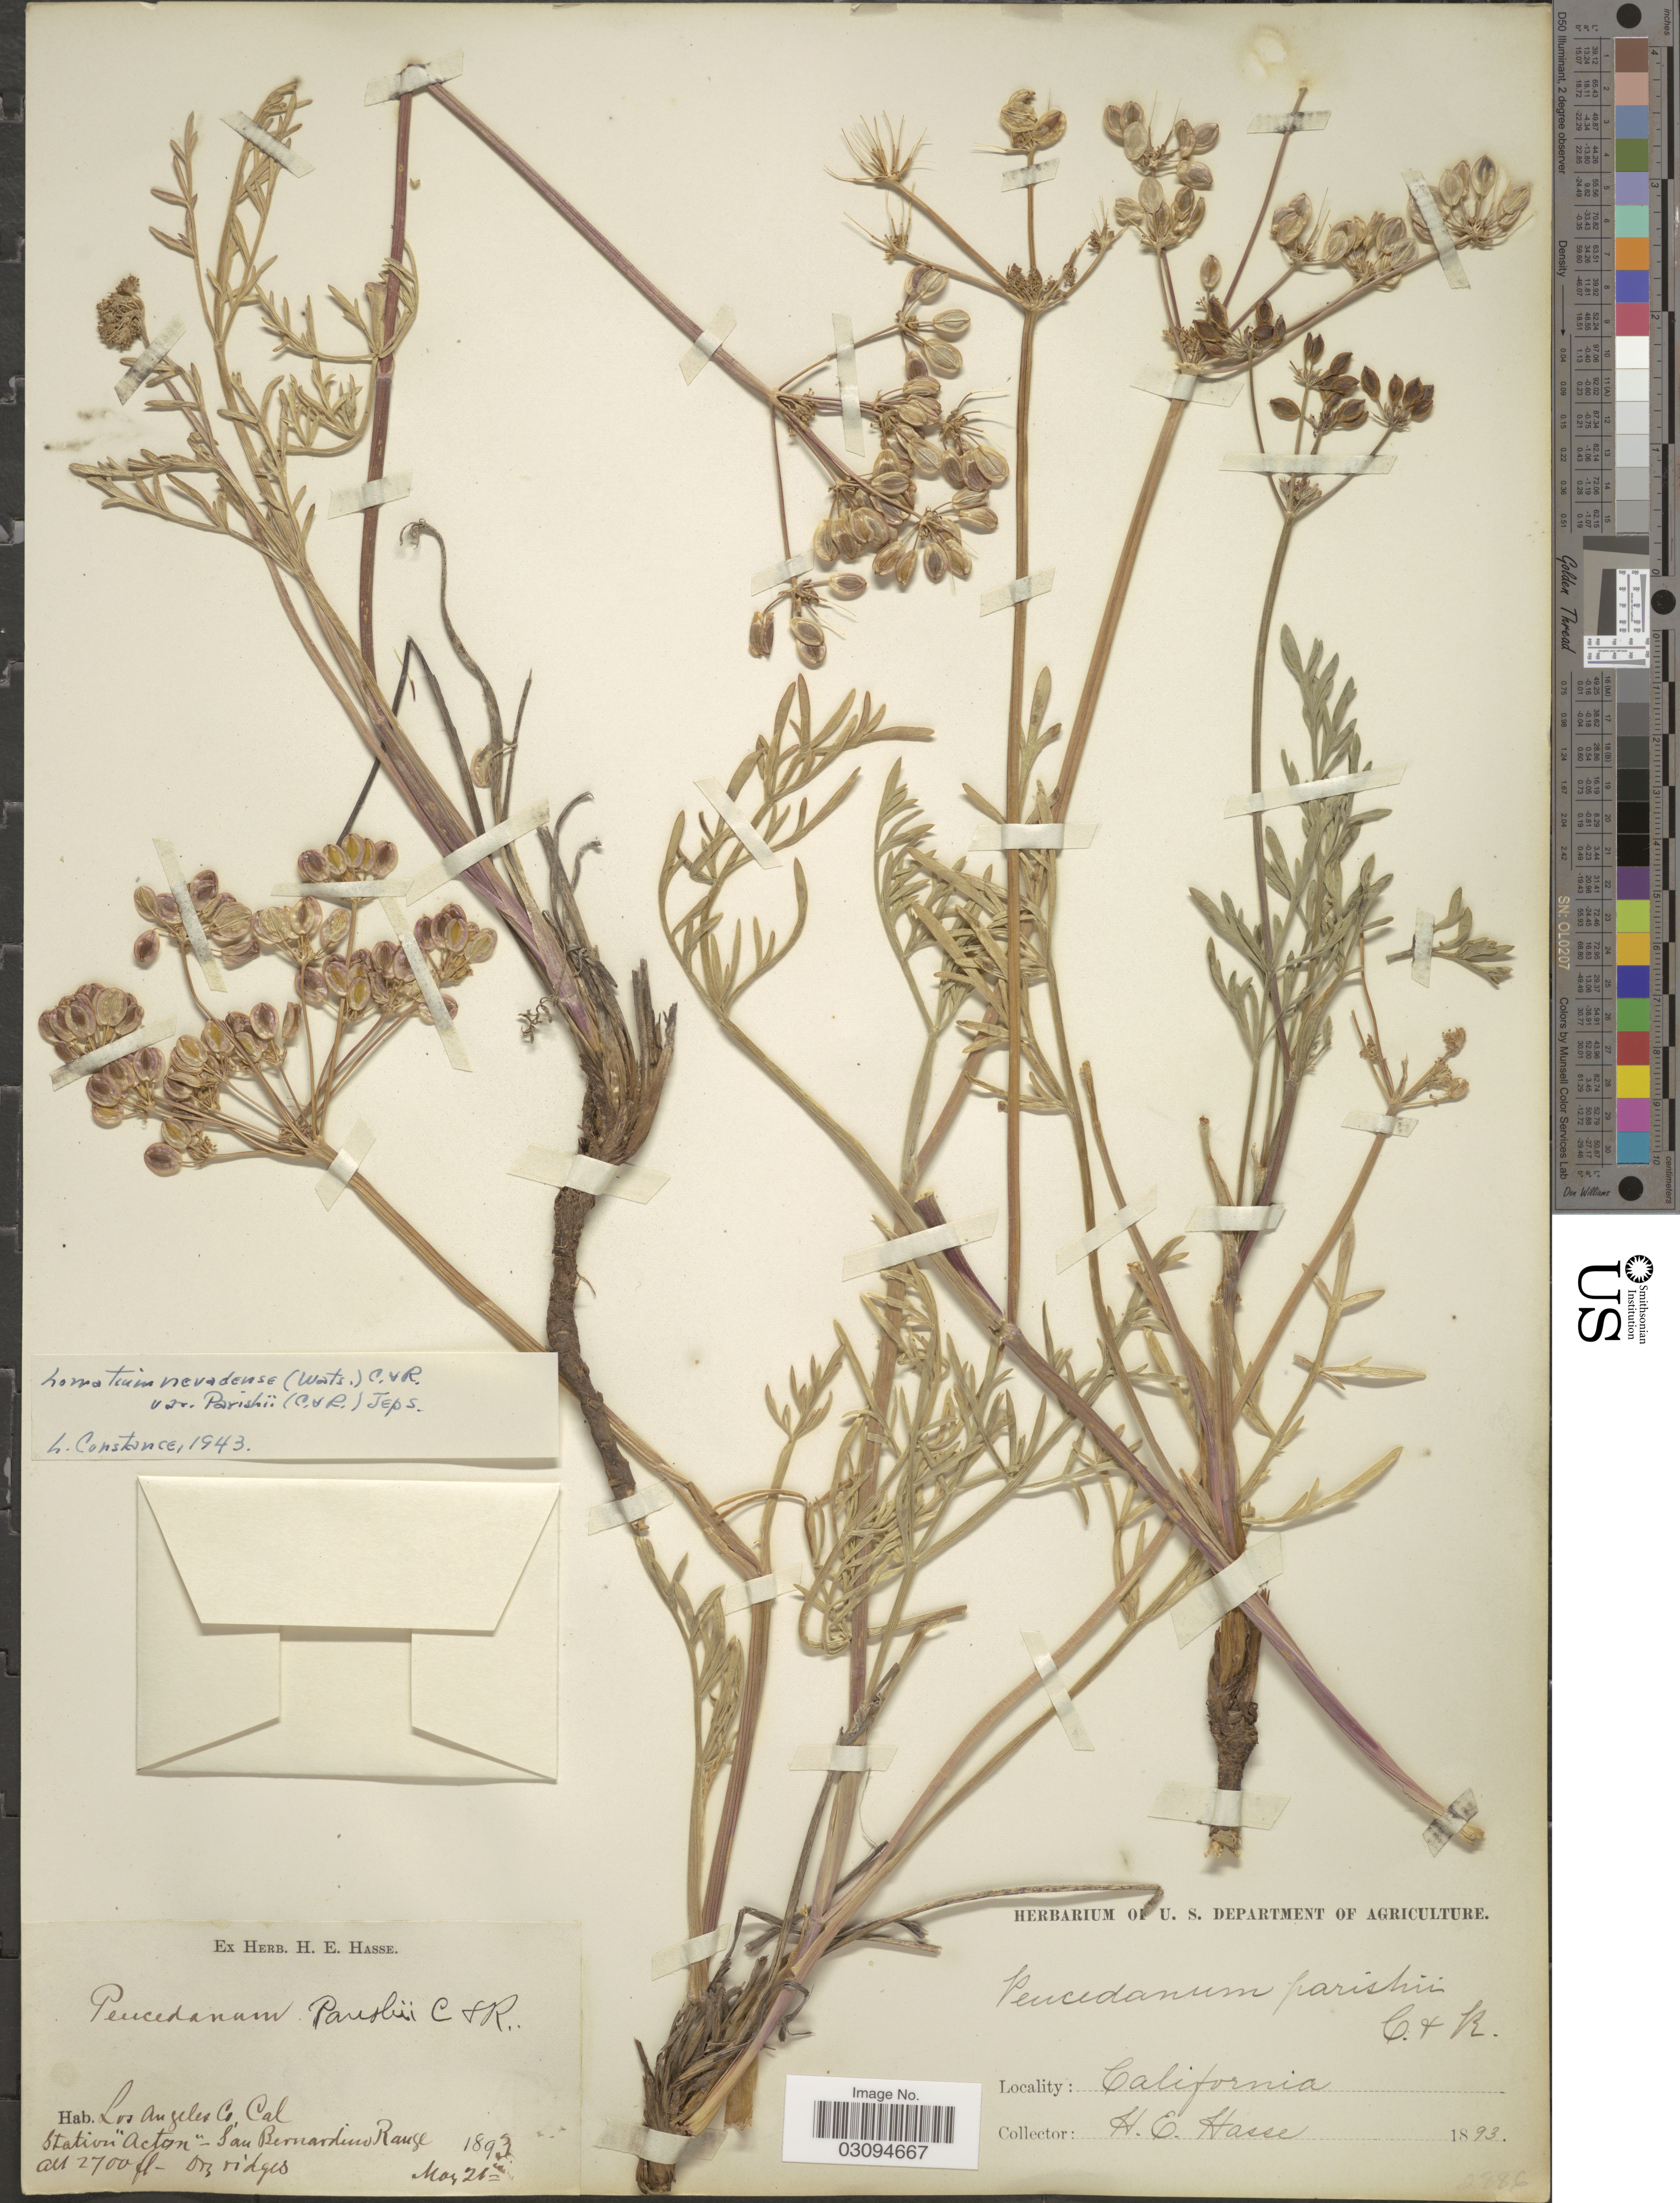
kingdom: Plantae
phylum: Tracheophyta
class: Magnoliopsida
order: Apiales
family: Apiaceae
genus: Lomatium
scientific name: Lomatium nevadense var. parishii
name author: (J.M. Coult. & Rose) Jeps.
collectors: H. E. Hasse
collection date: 1893-05-21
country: United States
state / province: California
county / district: Los Angeles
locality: Los Angeles Co, Cal. Station "Acton"-San Bernardino Range.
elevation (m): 823